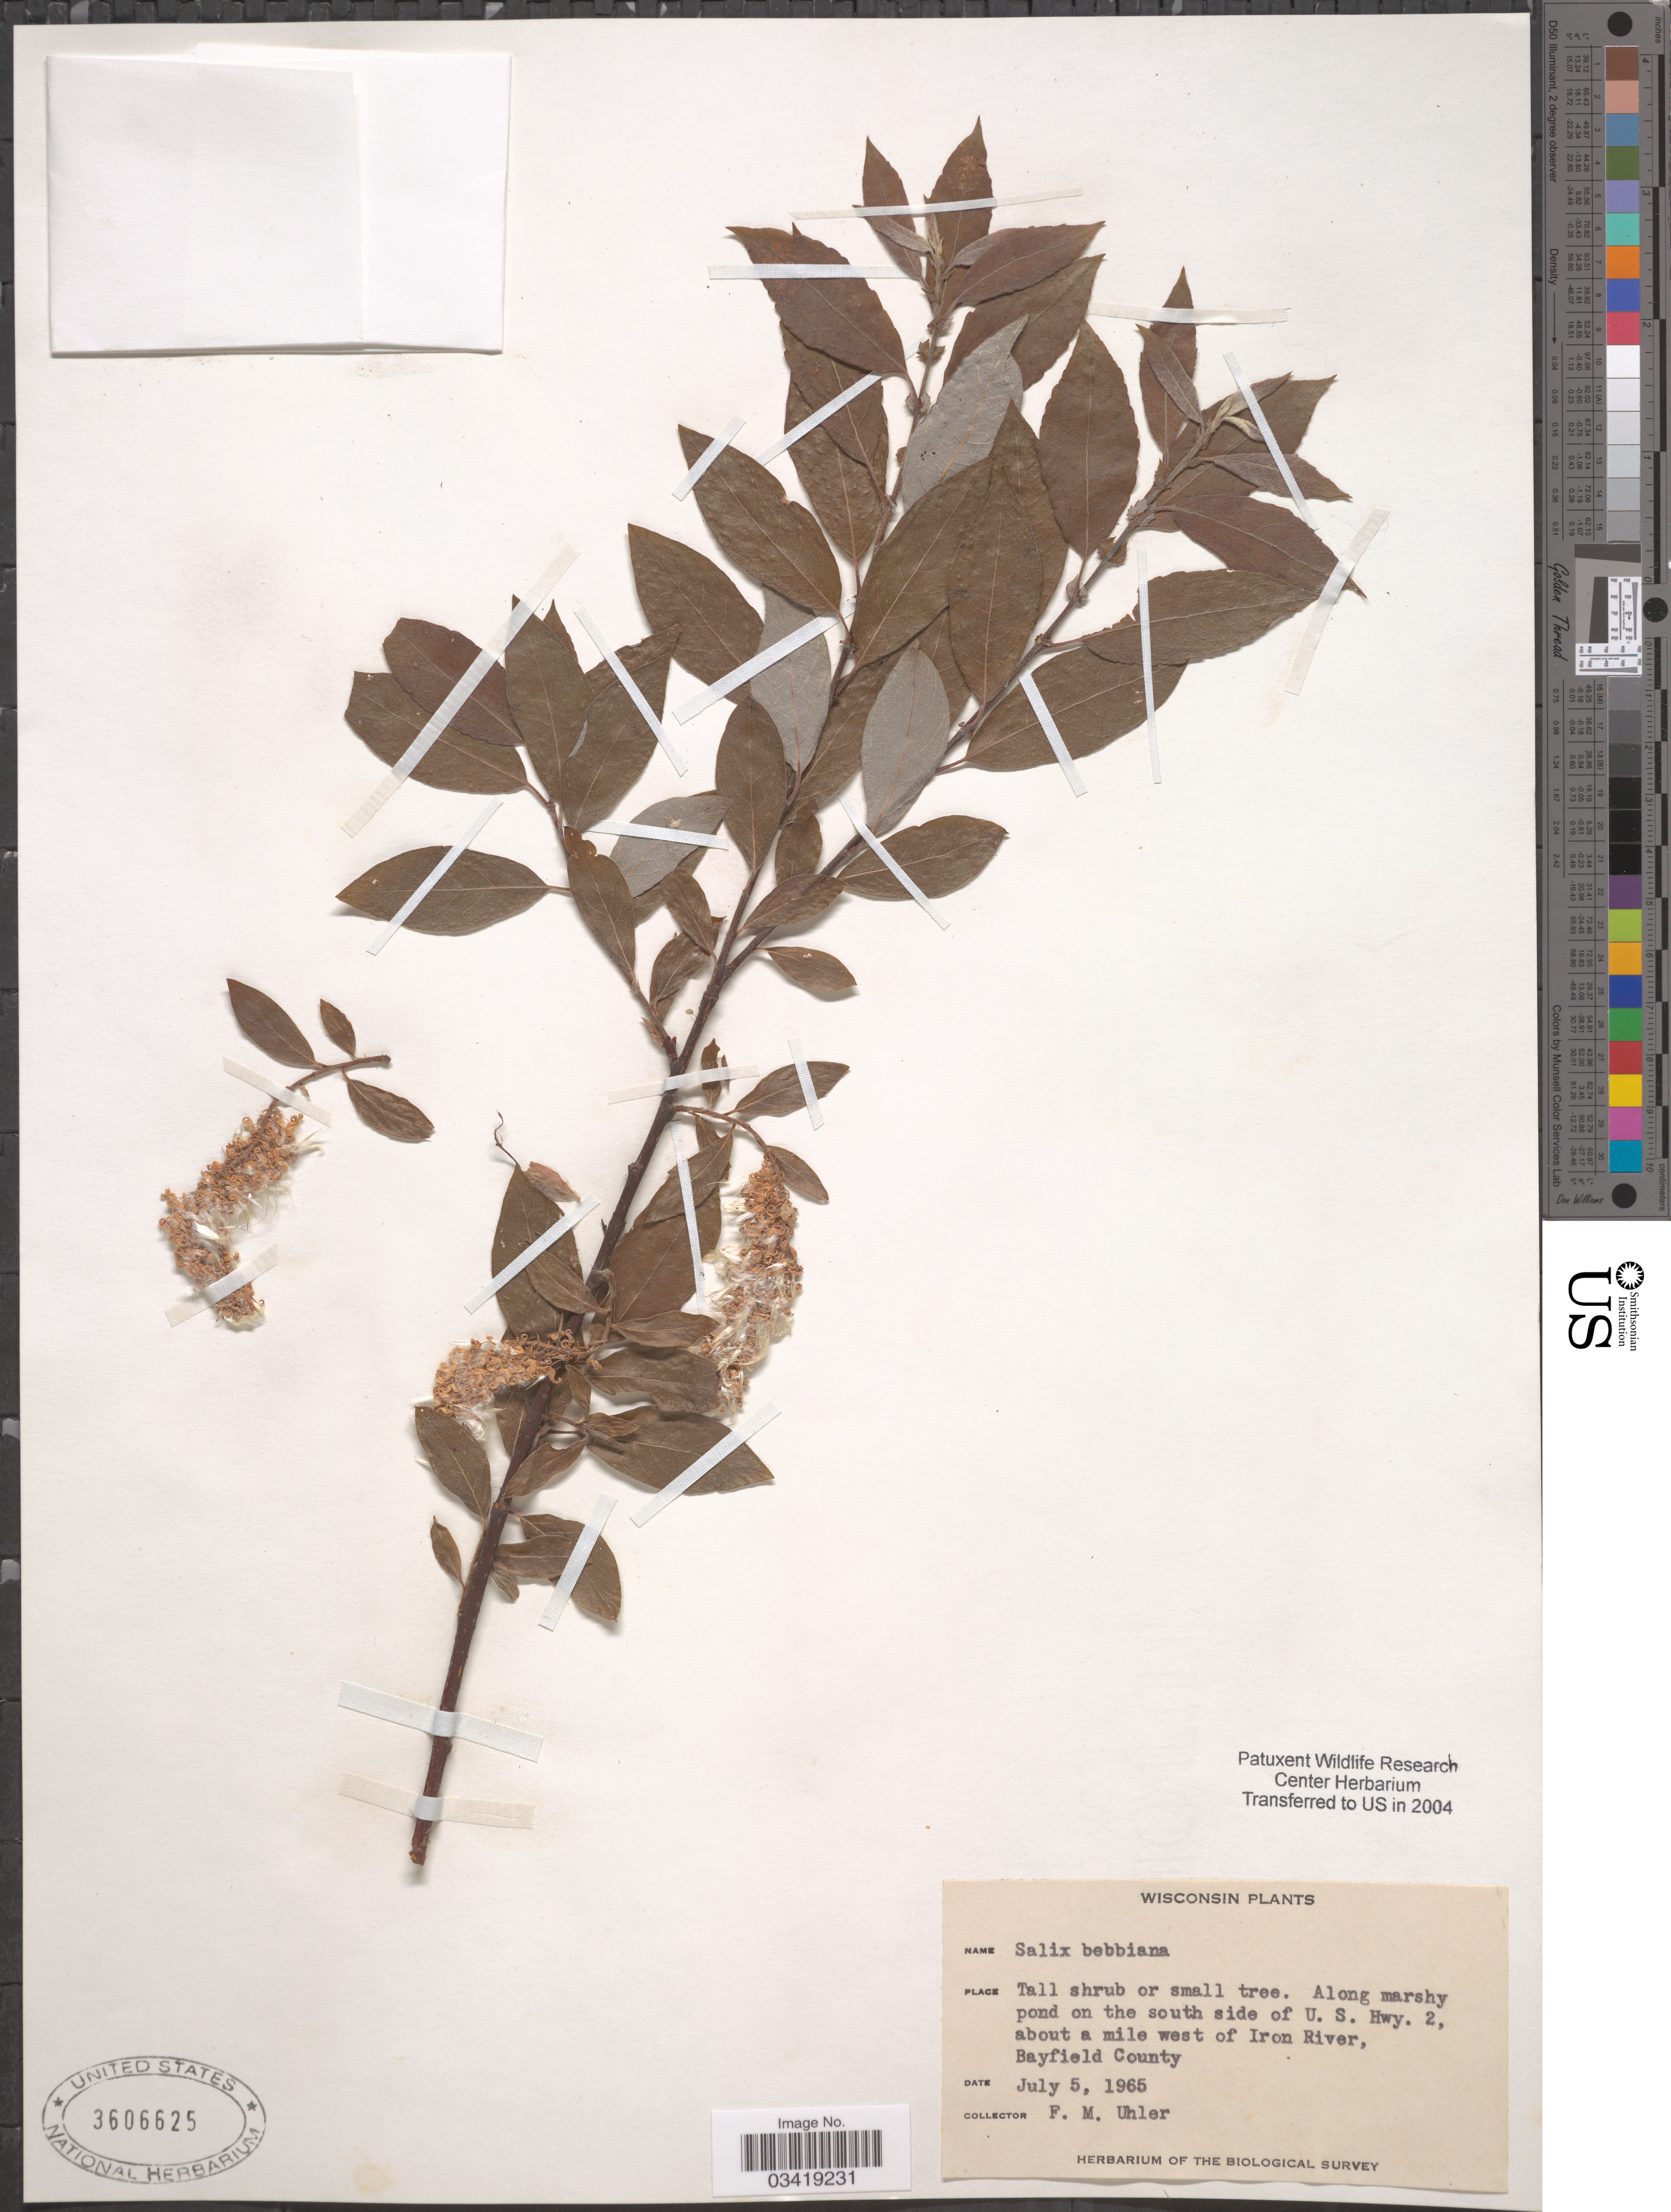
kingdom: Plantae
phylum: Tracheophyta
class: Magnoliopsida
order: Malpighiales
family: Salicaceae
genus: Salix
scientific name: Salix bebbiana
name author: Sarg.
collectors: F. M. Uhler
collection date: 1965-07-05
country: United States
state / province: Wisconsin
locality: Along marshy pond on the south side of U. S. Hwy. 2, about a mile west of Iron River, Bayfield County.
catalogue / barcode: US 3606625